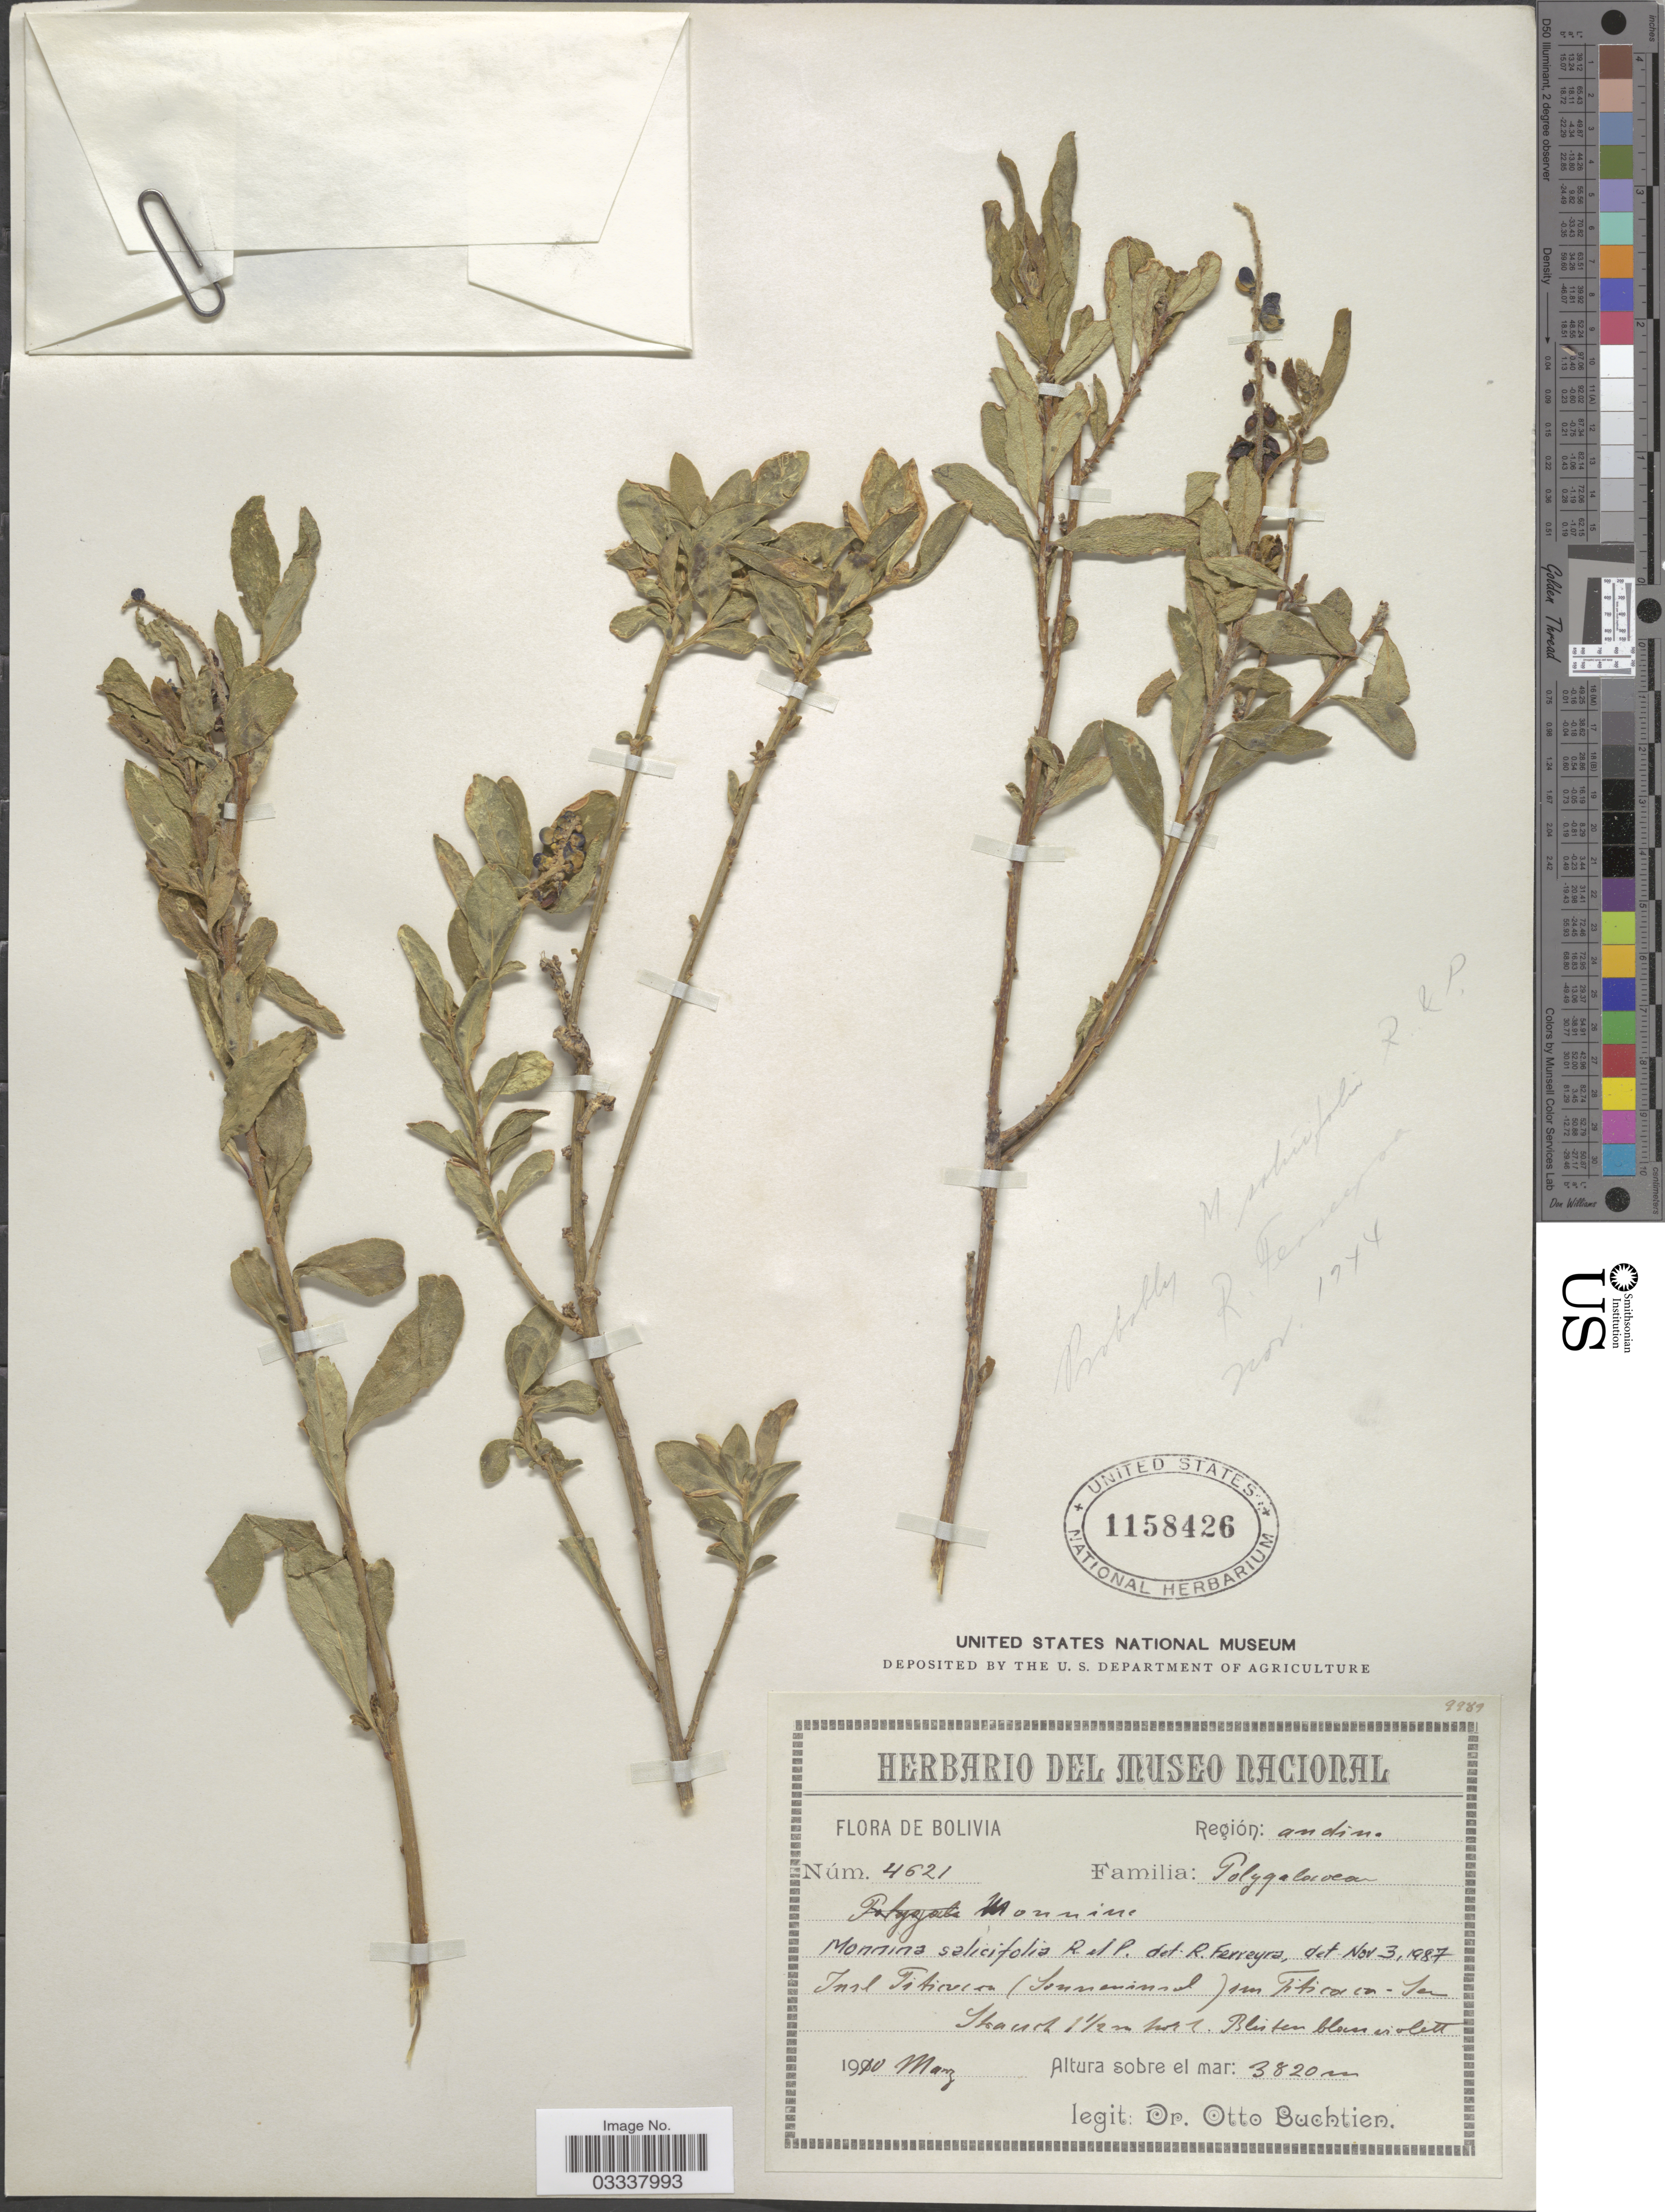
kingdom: Plantae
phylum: Tracheophyta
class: Magnoliopsida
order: Fabales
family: Polygalaceae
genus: Monnina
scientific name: Monnina salicifolia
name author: Ruiz & Pav.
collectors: O. Buchtien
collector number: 4621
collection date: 1910-03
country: Bolivia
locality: Región: Andina, Insel Titicaca (Sonneninsel) Titicaca See.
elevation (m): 3820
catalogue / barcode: US 1158426